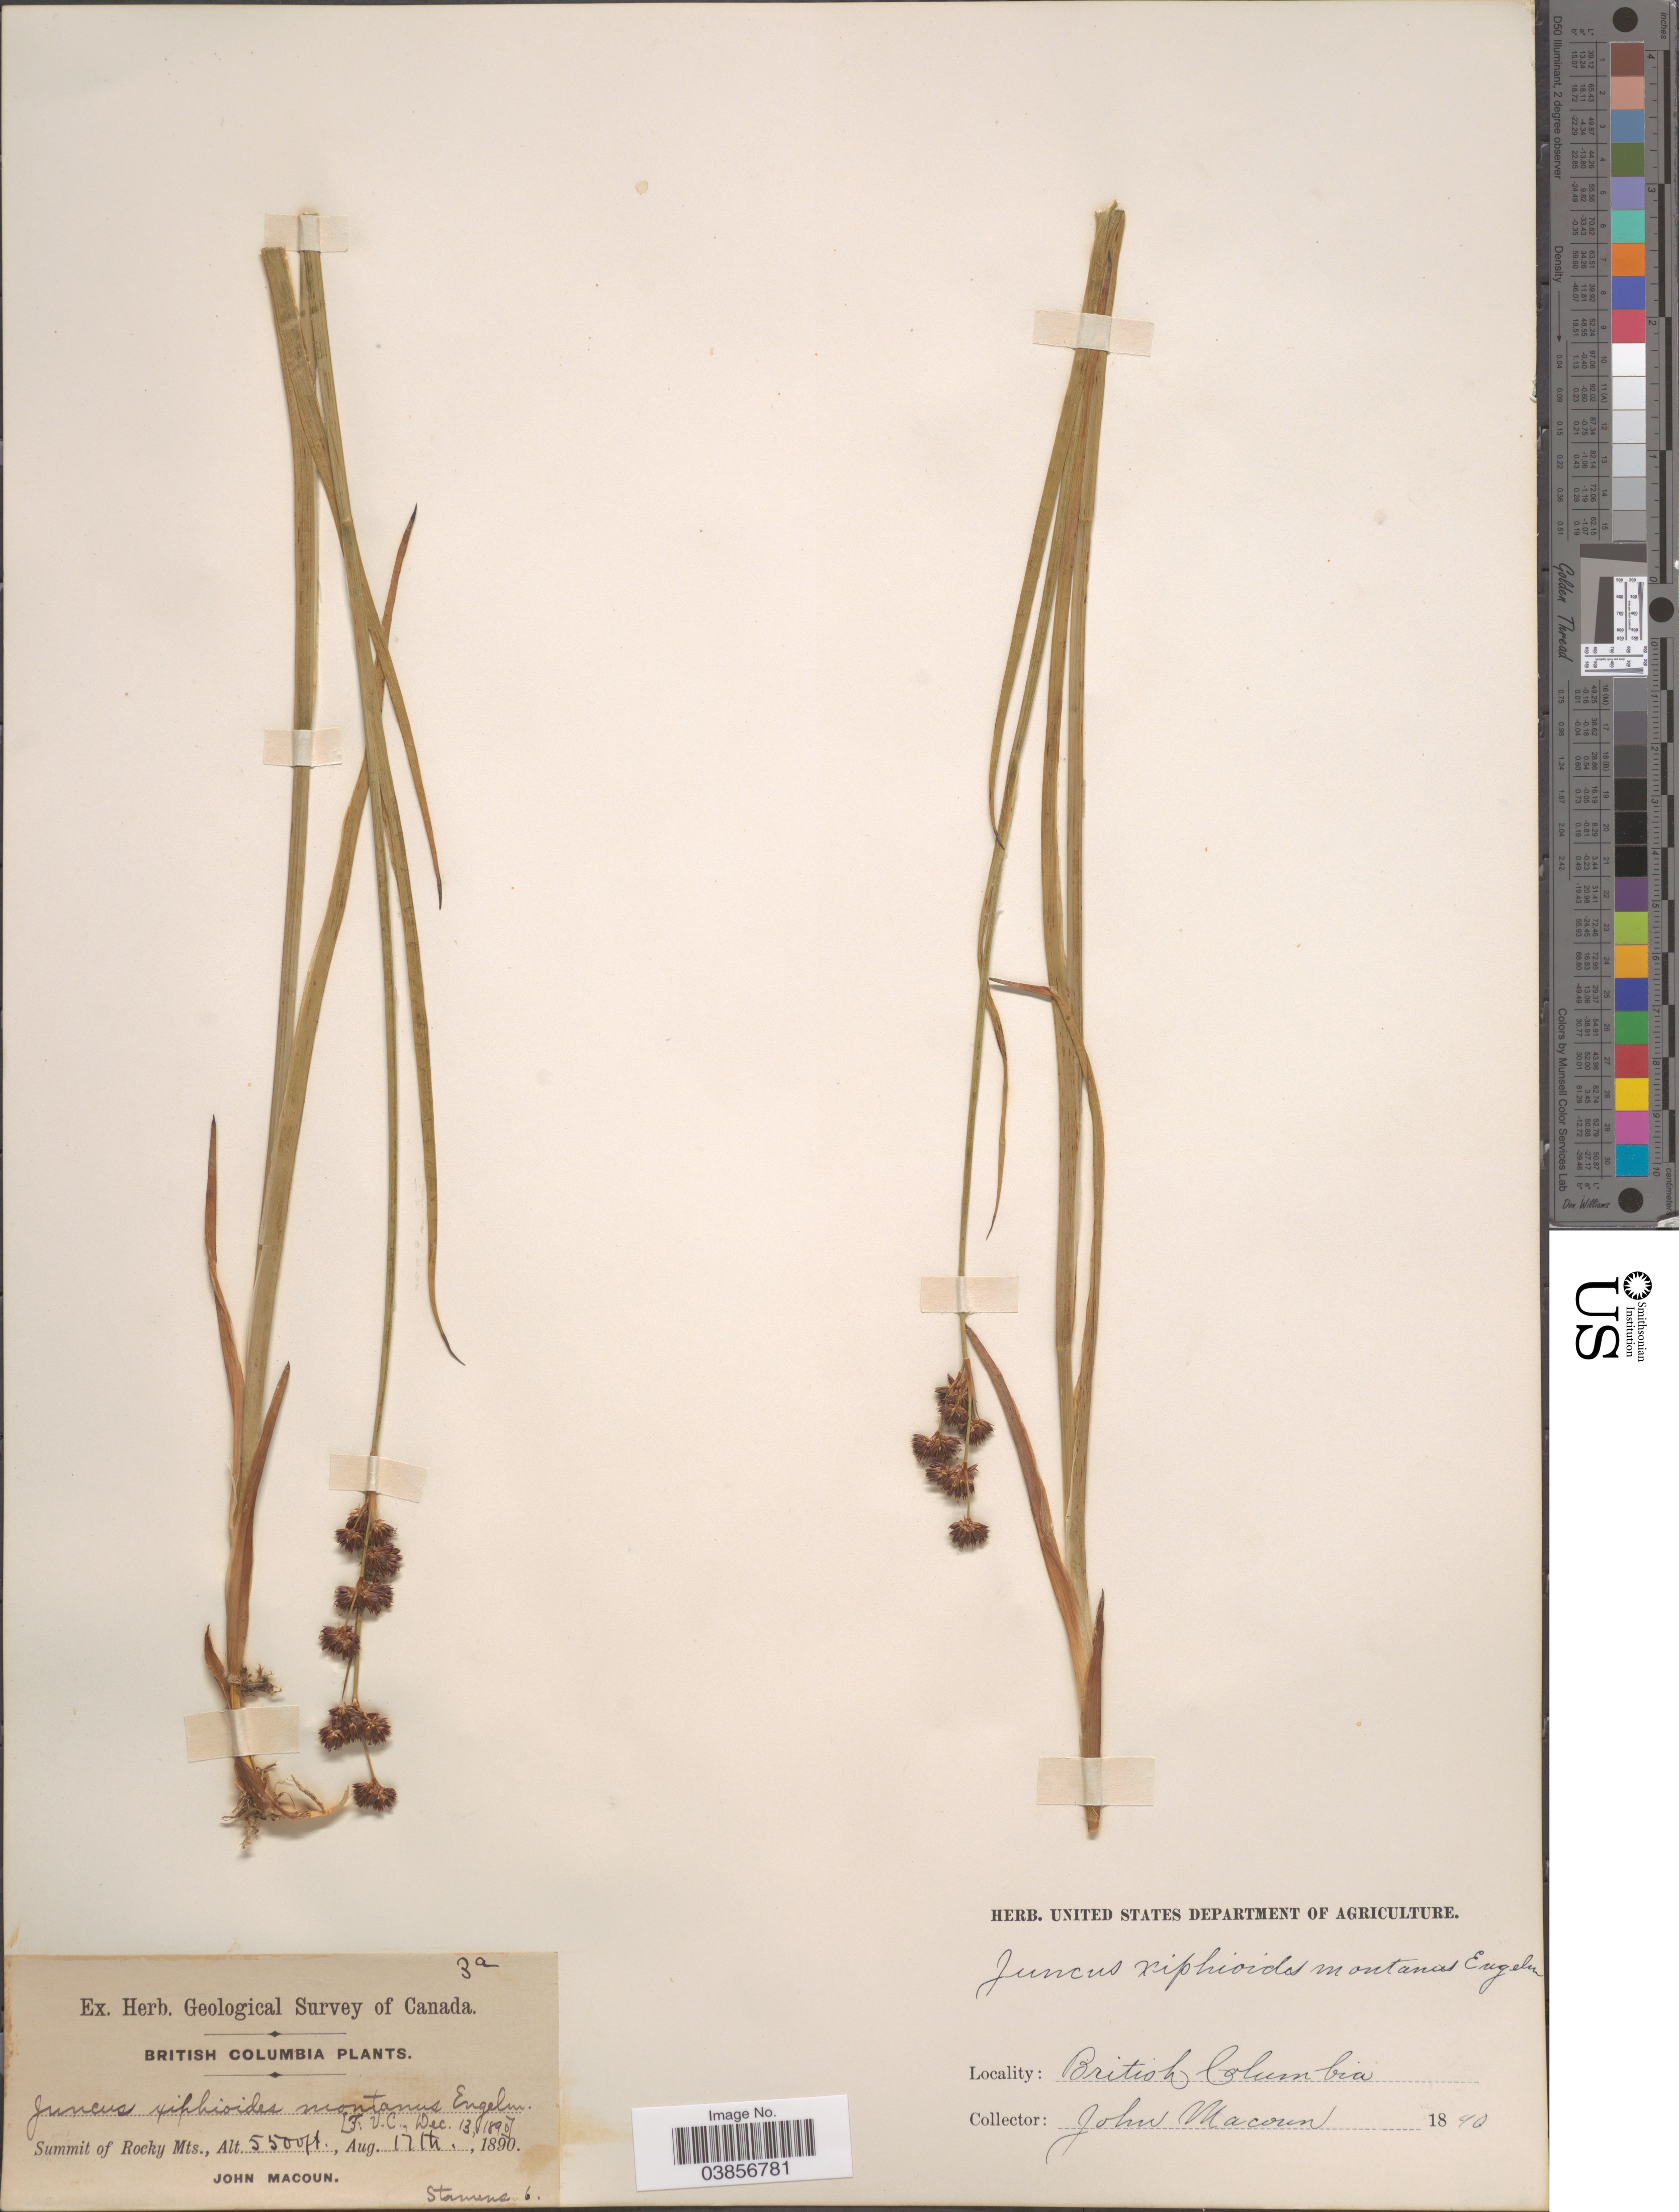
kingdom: Plantae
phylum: Tracheophyta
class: Liliopsida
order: Poales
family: Juncaceae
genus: Juncus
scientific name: Juncus saximontanus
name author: A. Nelson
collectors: J. Macoun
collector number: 3a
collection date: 1890-08-17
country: Canada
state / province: British Columbia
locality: Summit of Rocky Mts.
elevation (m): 1676